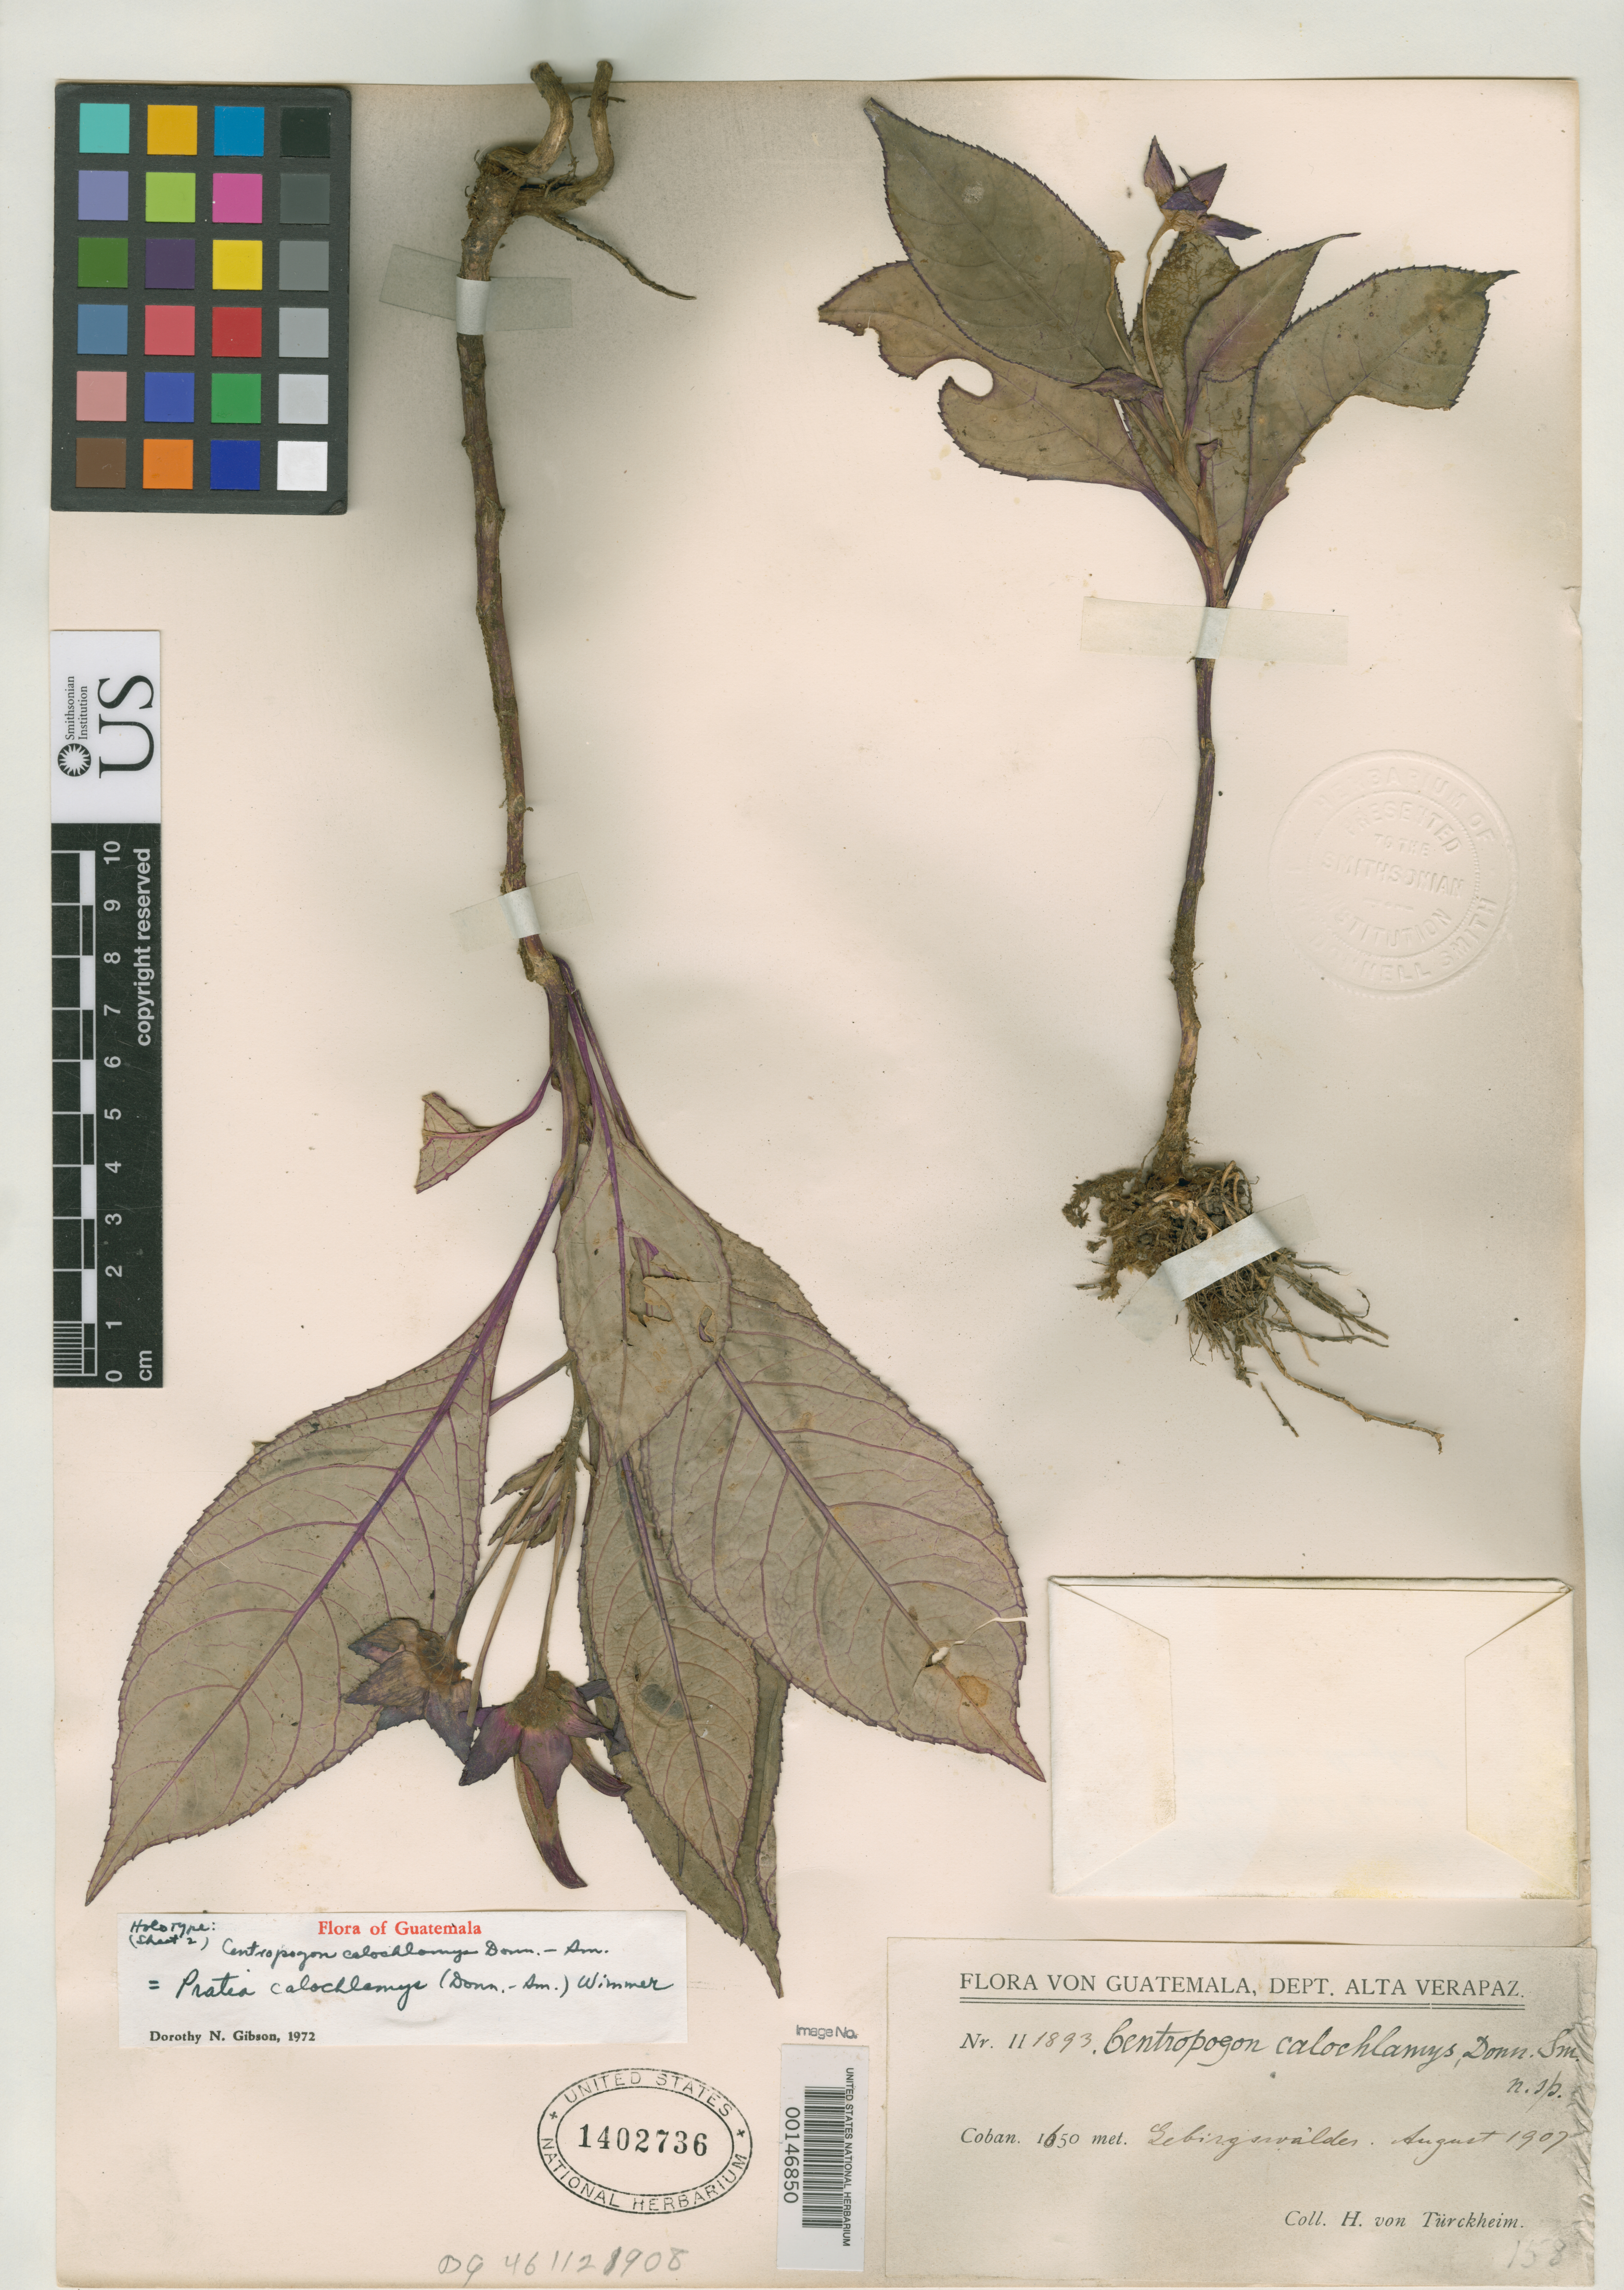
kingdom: Plantae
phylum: Tracheophyta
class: Magnoliopsida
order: Asterales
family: Campanulaceae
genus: Centropogon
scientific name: Centropogon calochlamys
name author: Donn. Sm.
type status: Holotype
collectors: H. von Türckheim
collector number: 1893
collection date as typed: Aug 1907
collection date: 1907-08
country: Guatemala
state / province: Alta Verapaz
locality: Cobán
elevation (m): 1650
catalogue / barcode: US 1402736